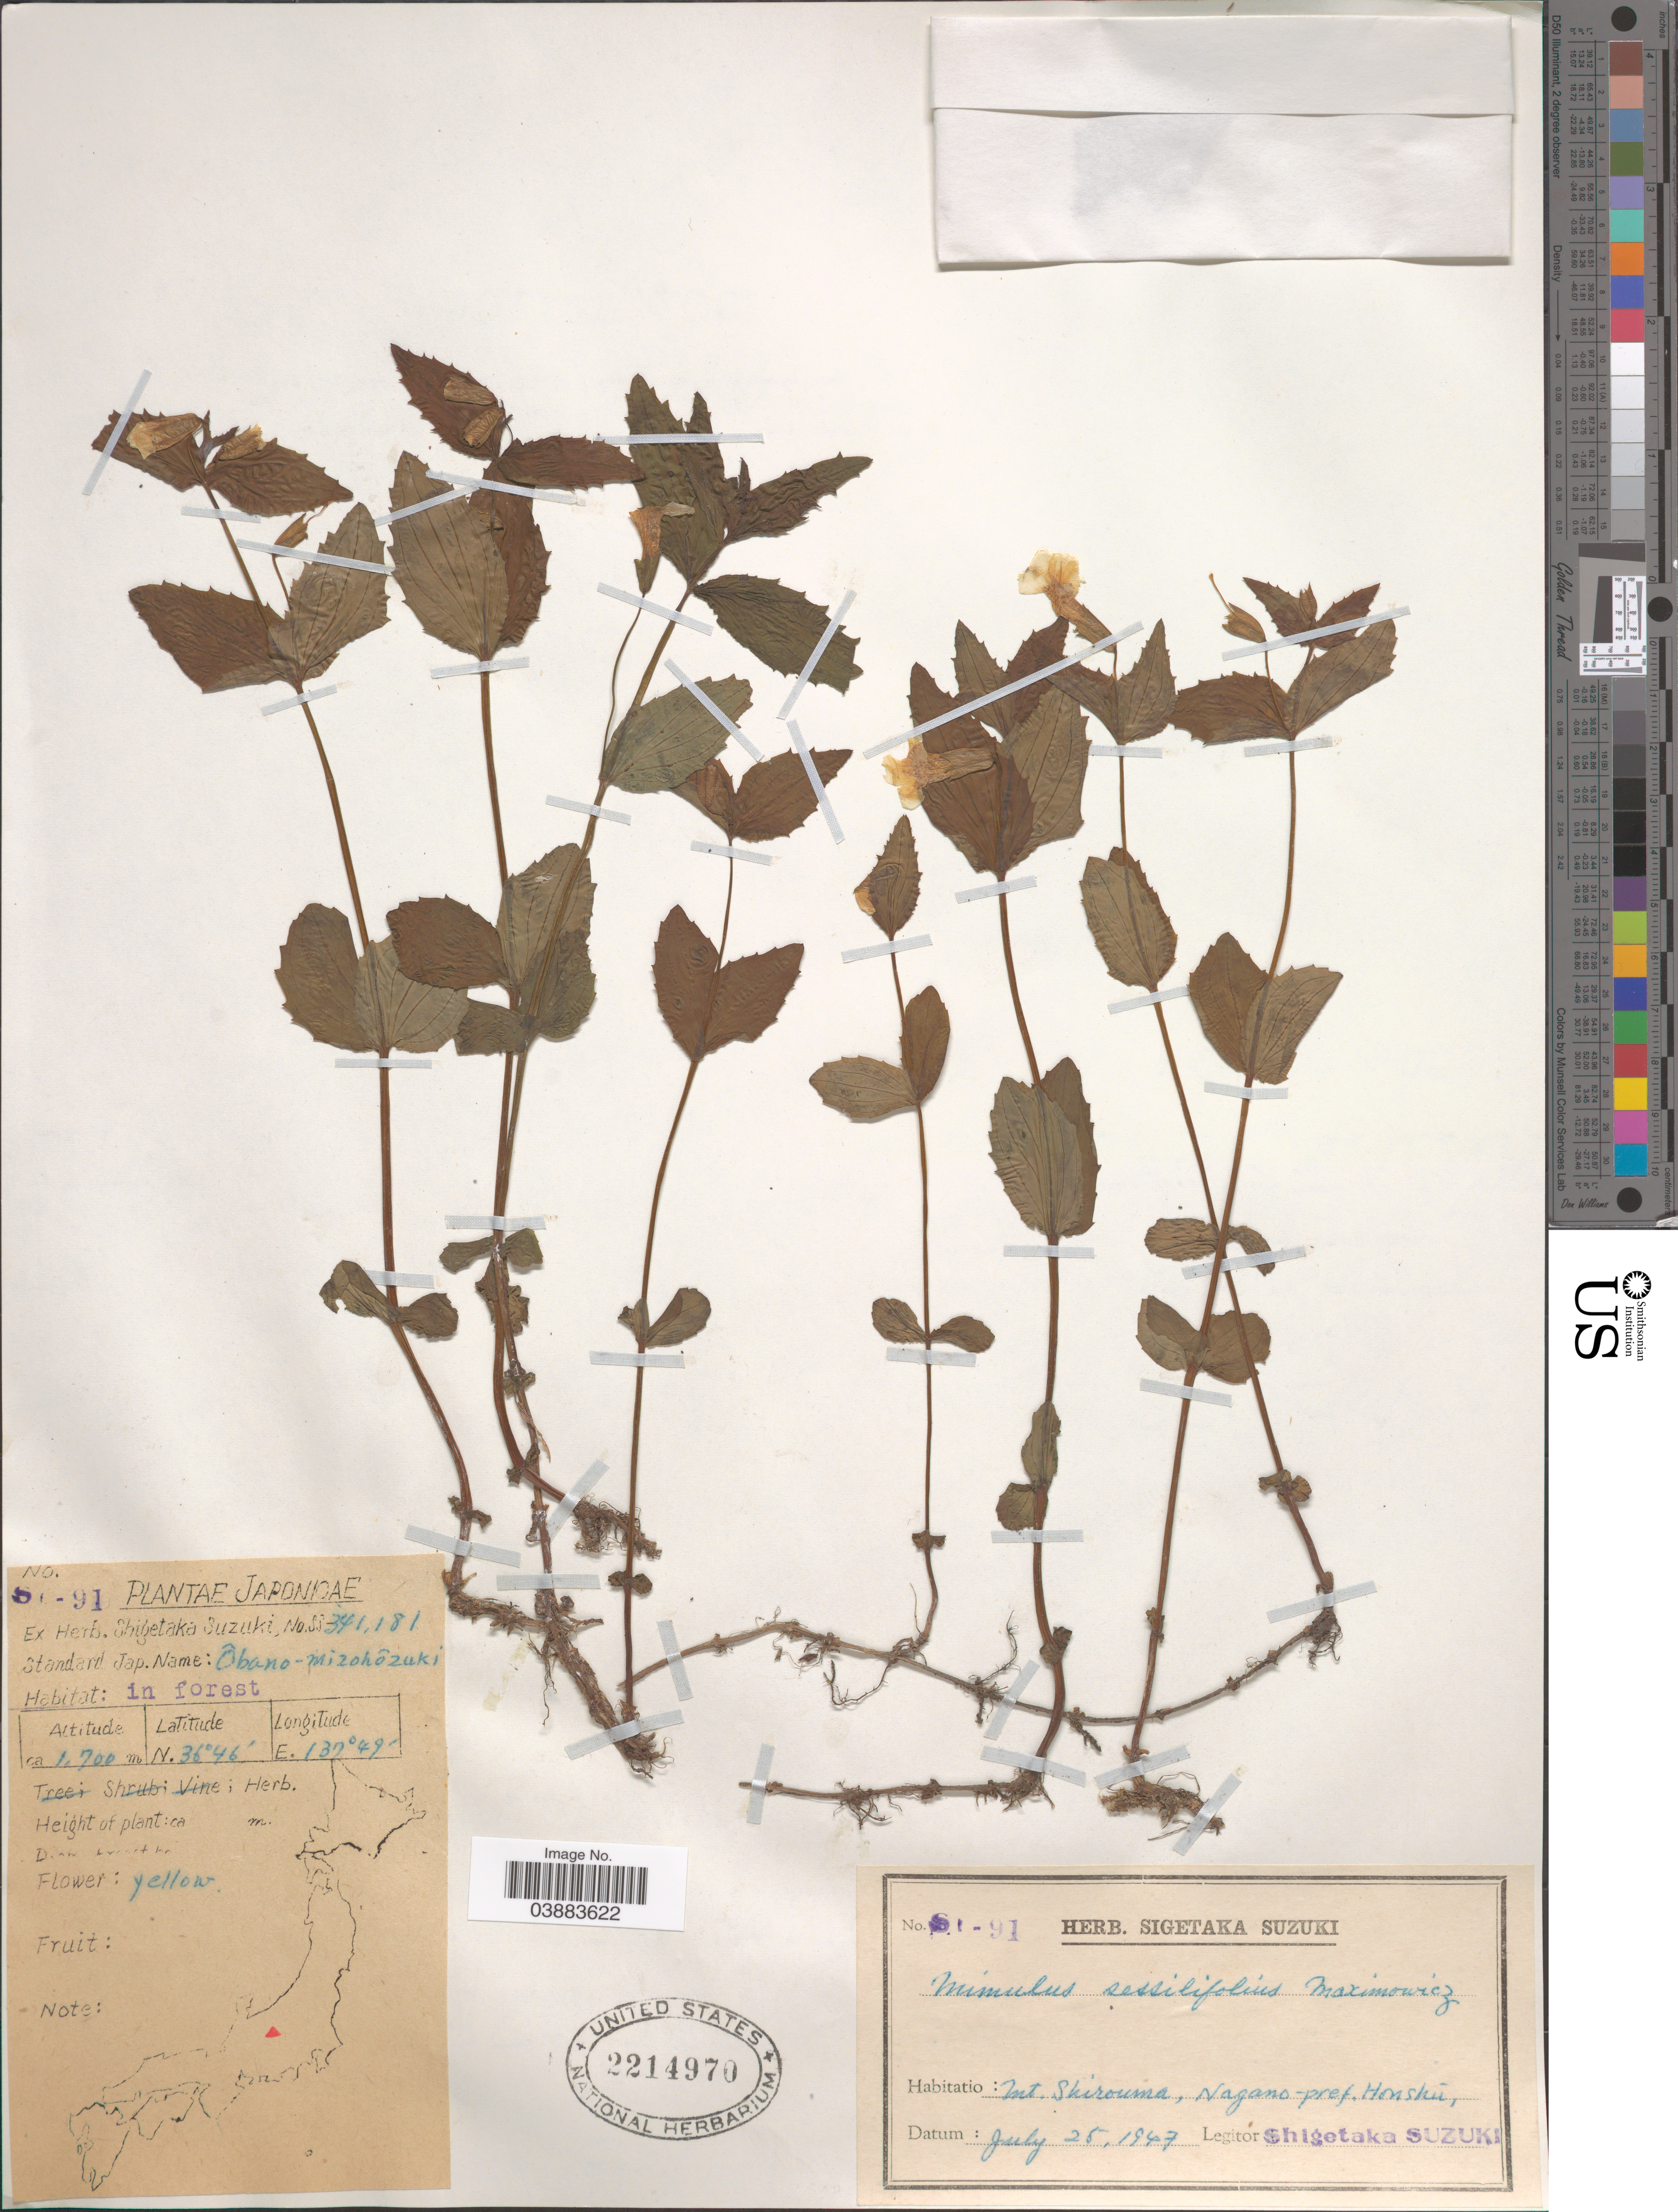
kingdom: Plantae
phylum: Tracheophyta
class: Magnoliopsida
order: Lamiales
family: Phrymaceae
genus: Mimulus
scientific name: Mimulus sessilifolius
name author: Maxim.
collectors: S. Suzuki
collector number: S-91*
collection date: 1947-07-25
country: Japan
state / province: Nagano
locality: Mt. Shirouma, Nagano-pref. Honshu.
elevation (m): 1700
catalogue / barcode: US 2214970